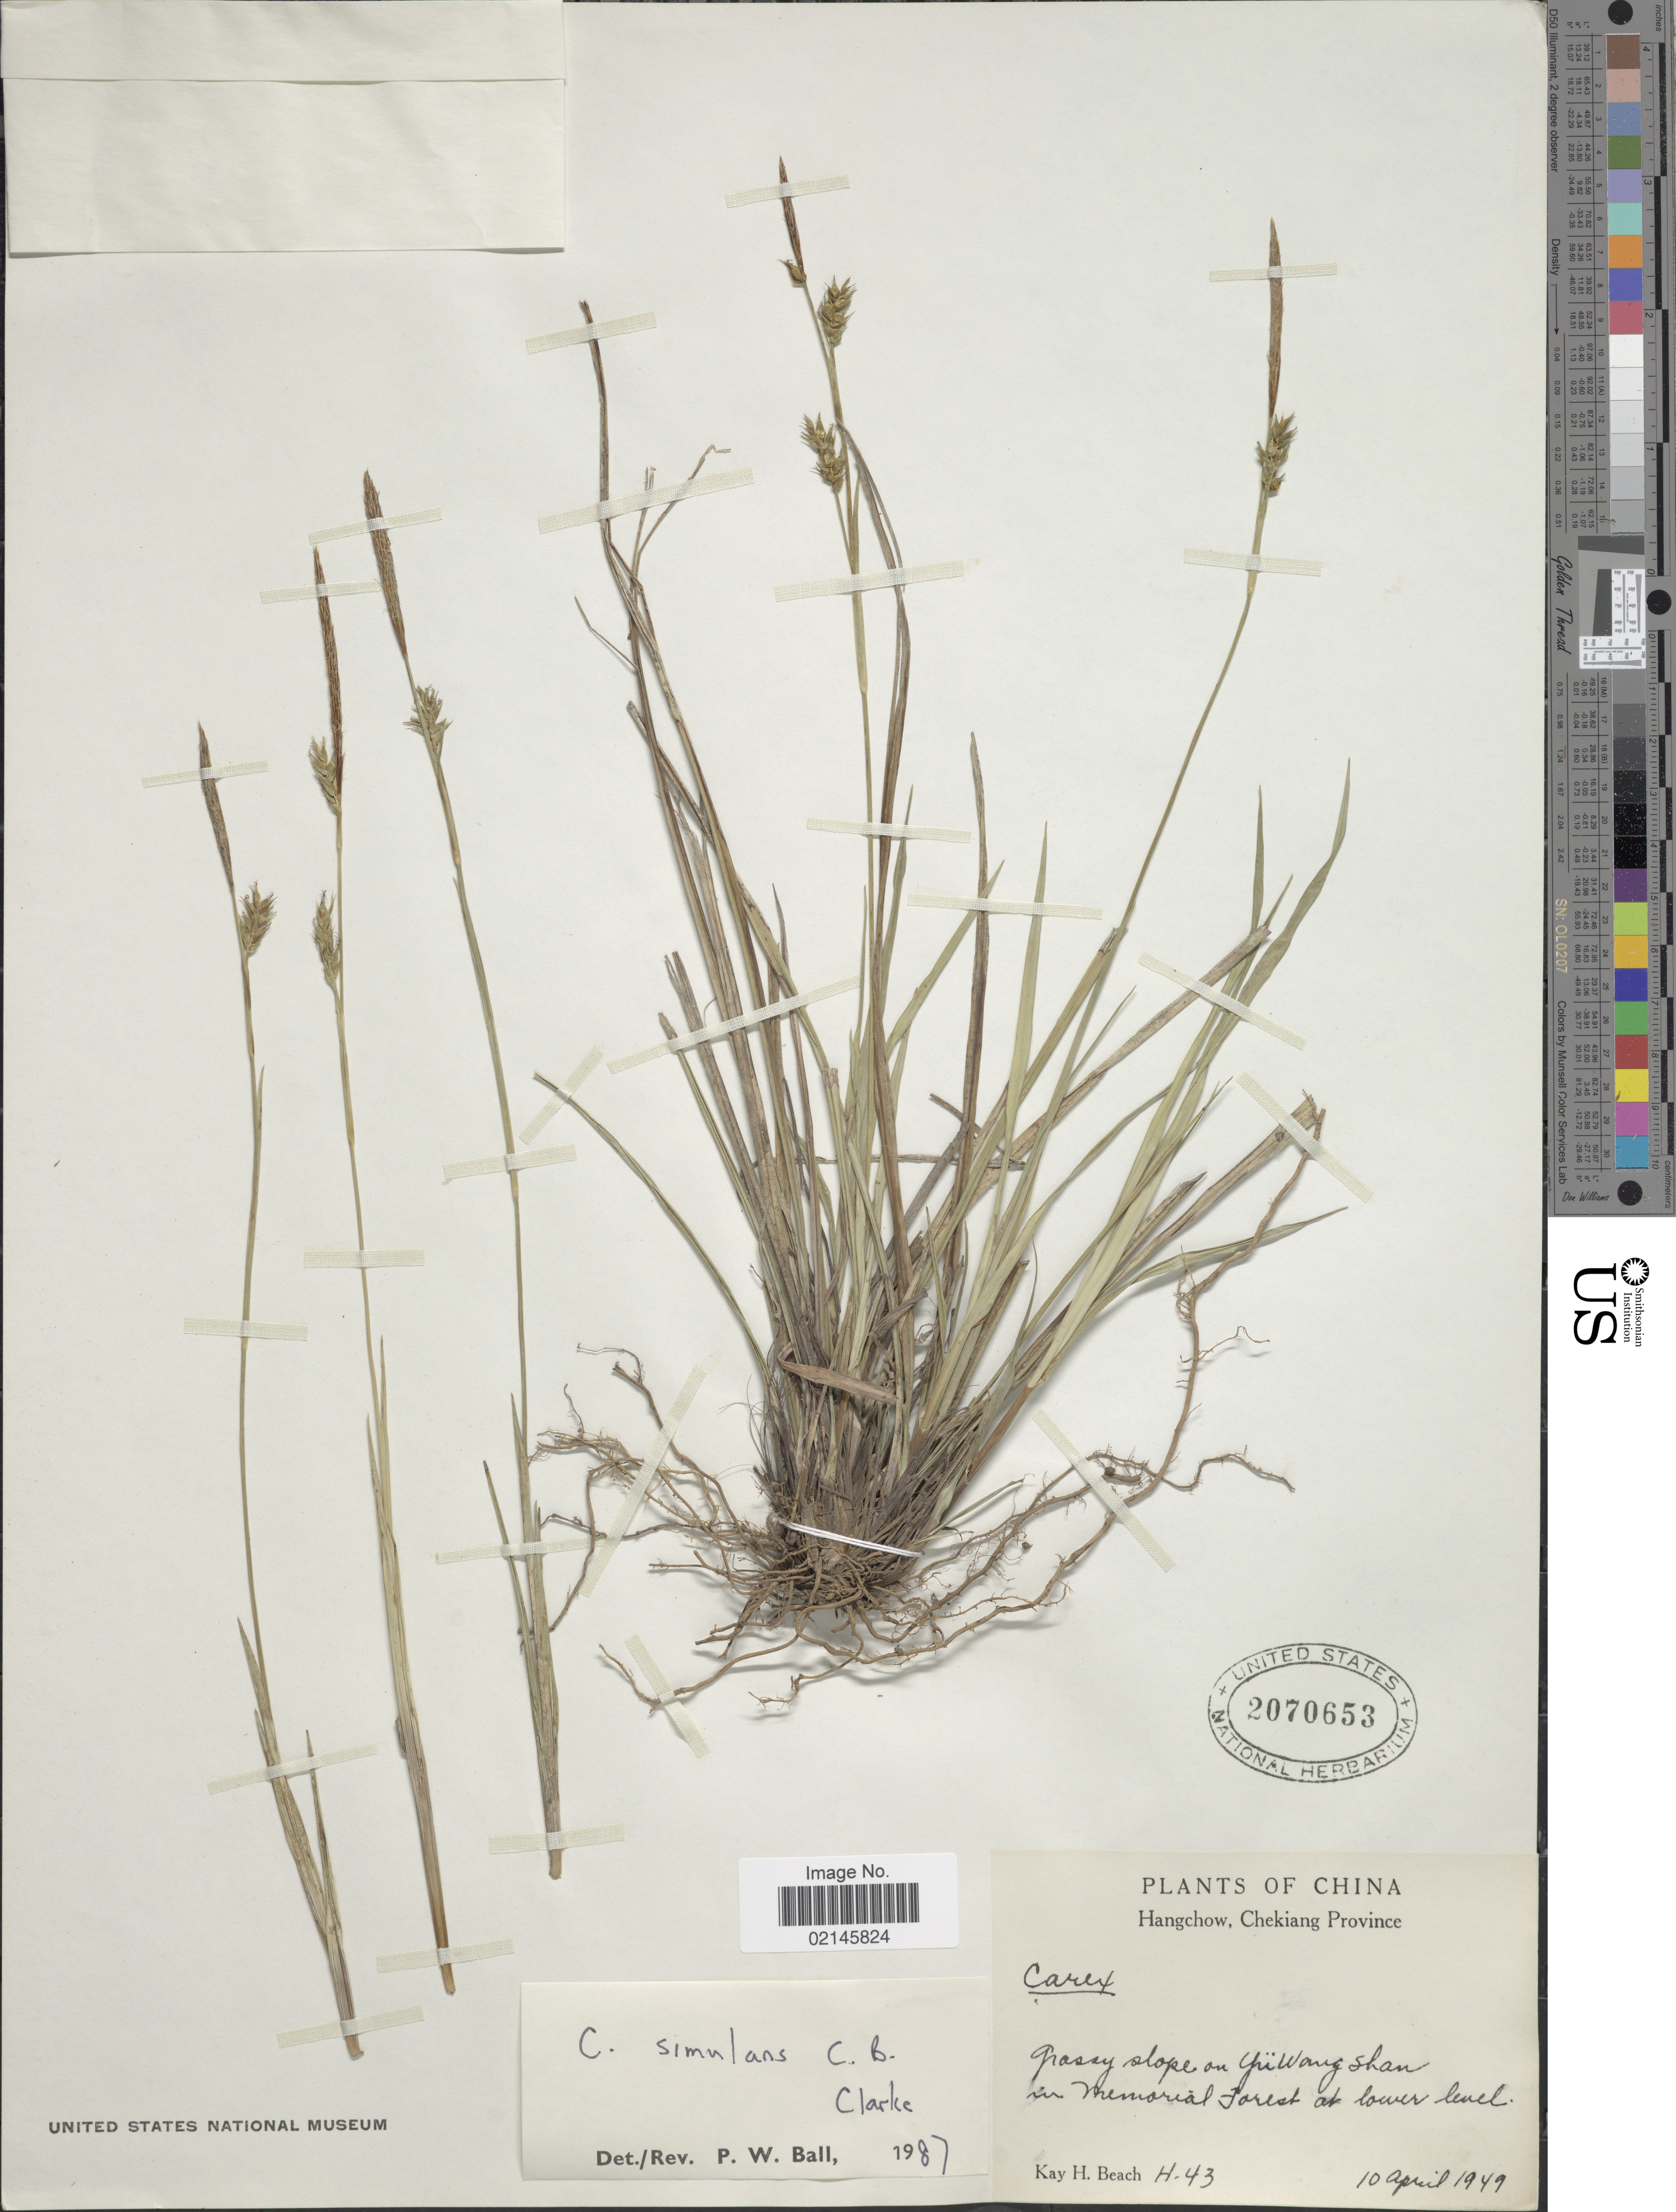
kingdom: Plantae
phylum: Tracheophyta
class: Liliopsida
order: Poales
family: Cyperaceae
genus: Carex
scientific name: Carex simulans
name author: C.B. Clarke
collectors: K. H. Beach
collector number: H43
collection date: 1949-04-10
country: China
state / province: Zhejiang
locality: Hangchow, Chekiang Province, Grassy slope on Yriwang Shan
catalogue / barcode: US 2070653